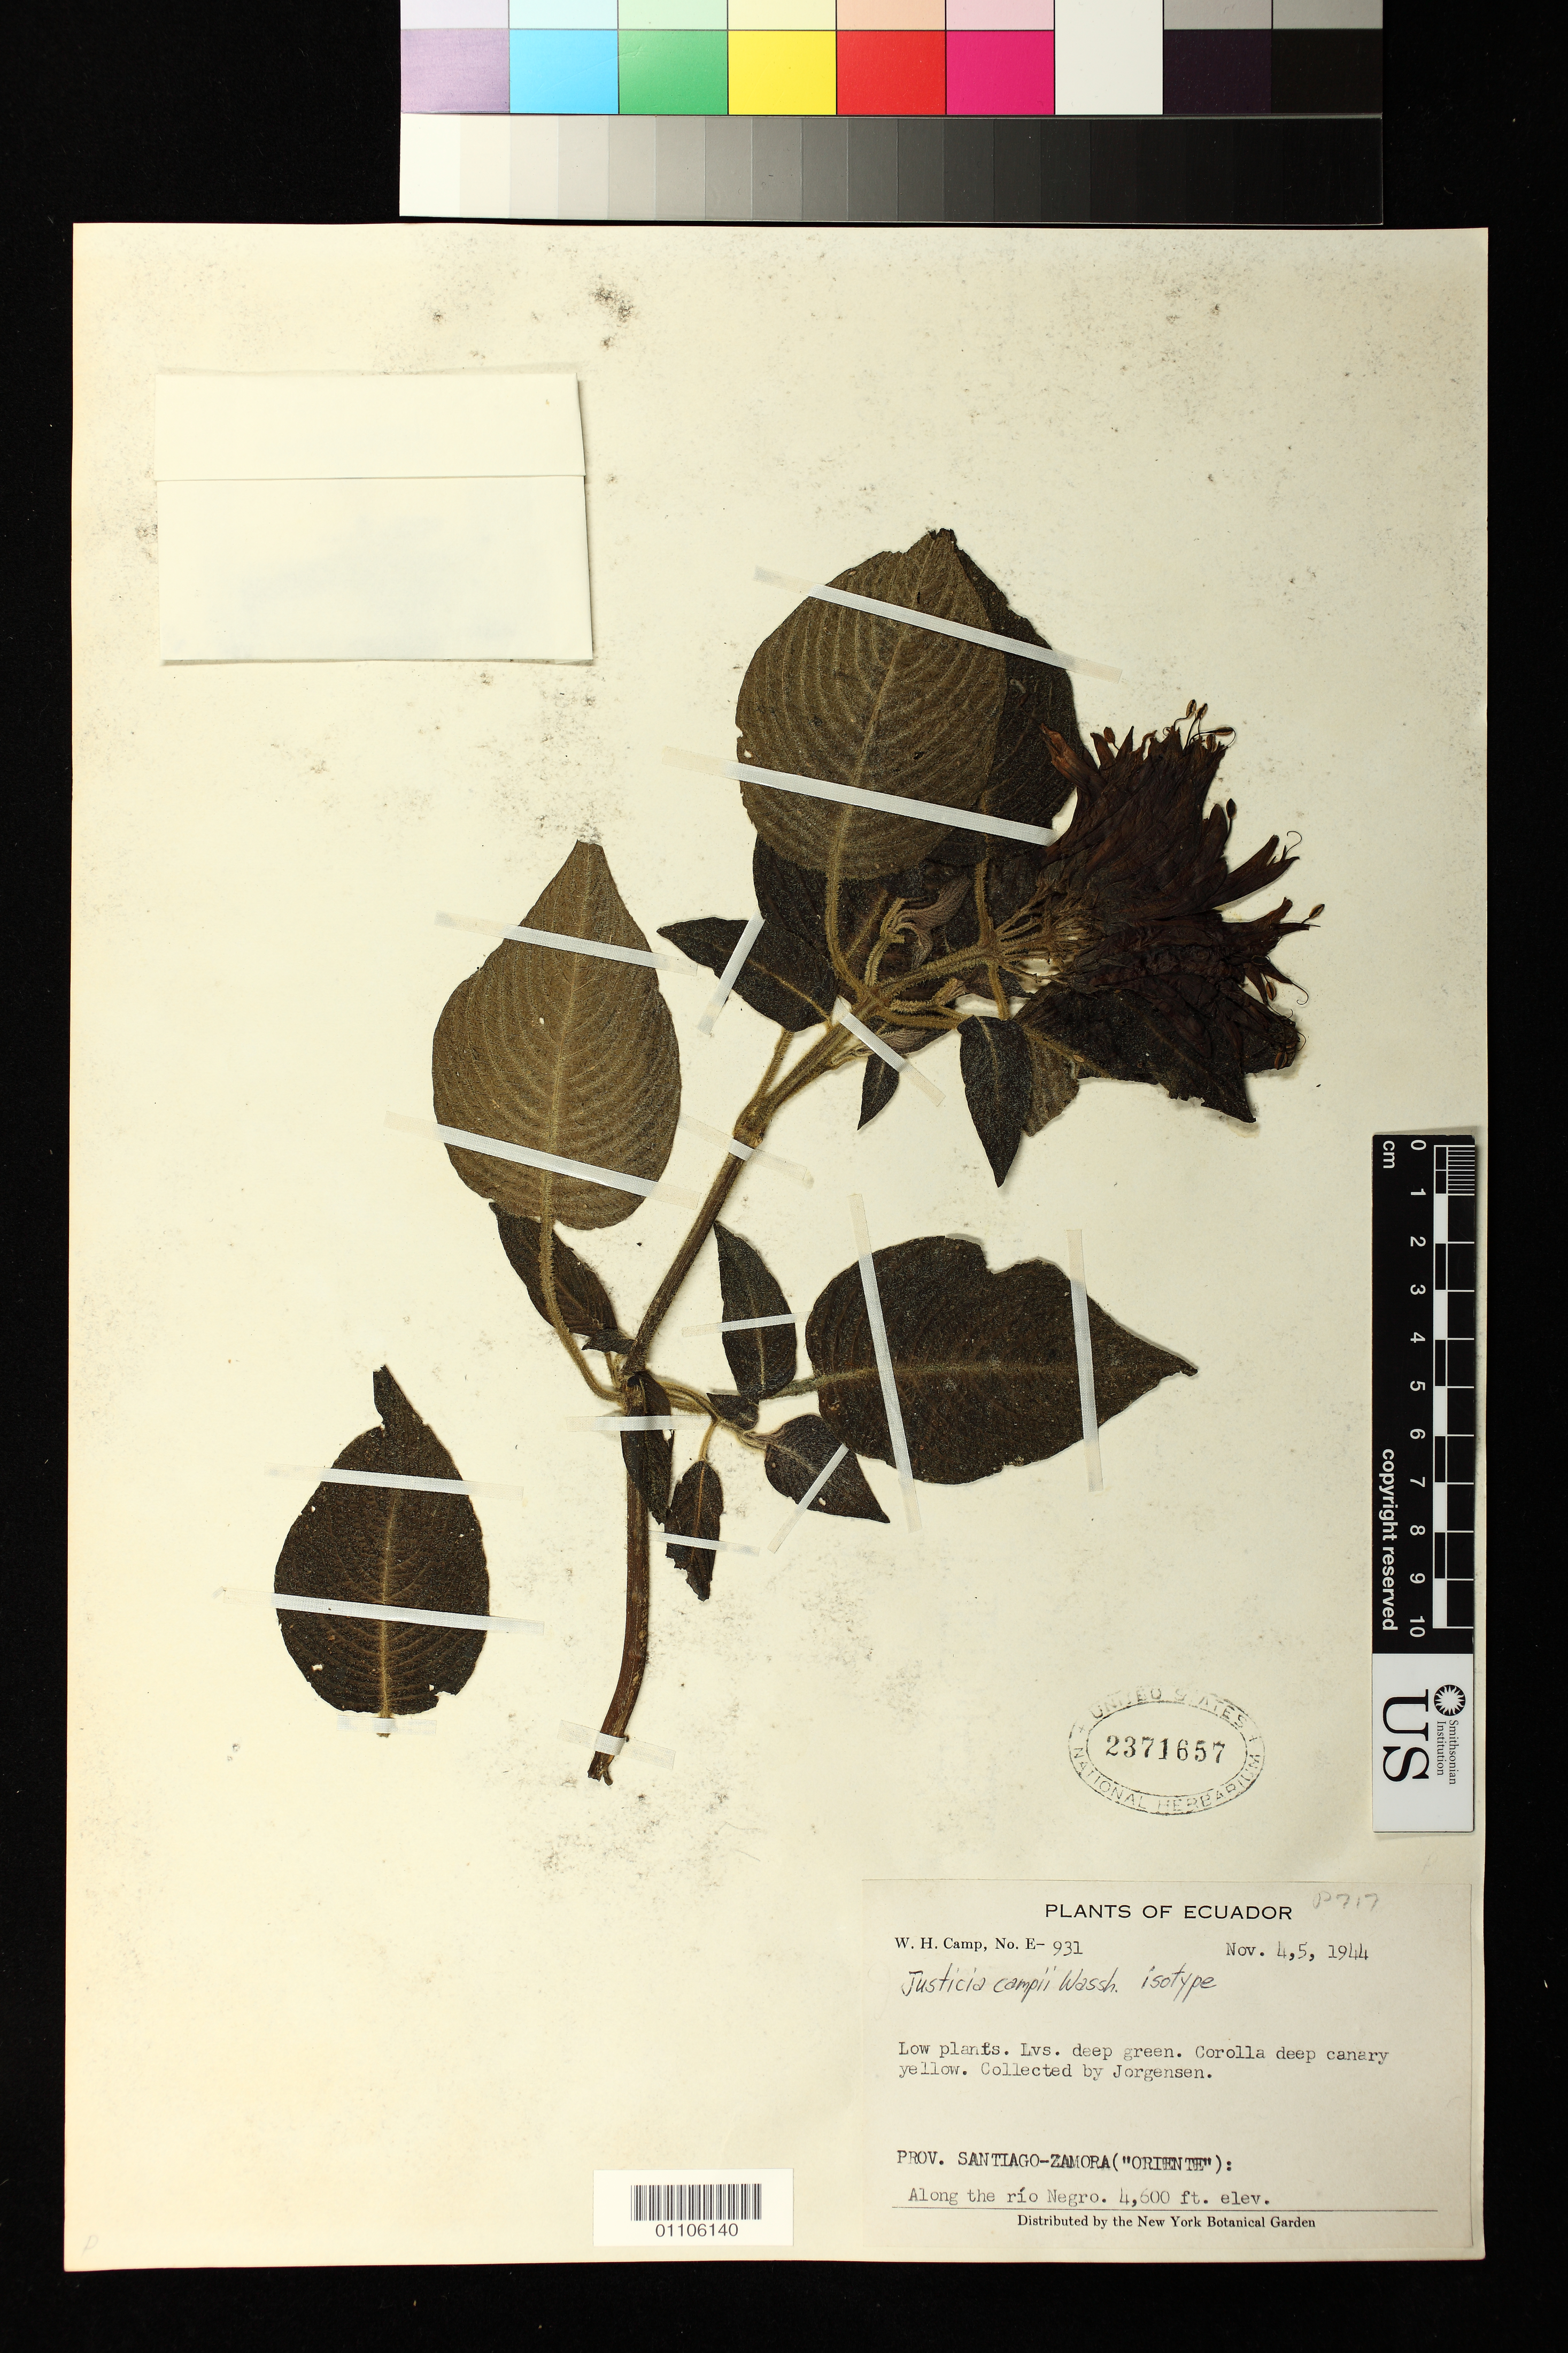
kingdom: Plantae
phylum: Tracheophyta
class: Magnoliopsida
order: Lamiales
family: Acanthaceae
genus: Justicia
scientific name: Justicia campii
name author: Wassh.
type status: Isotype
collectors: W. H. Camp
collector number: E-931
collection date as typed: Nov. 4, 5, 1944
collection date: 1944-11-04,1944-11-05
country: Ecuador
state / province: Morona-Santiago / Zamora-Chinchipe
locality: Prov. Santiago-Zamora ("Oriente"), along the río Negro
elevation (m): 1402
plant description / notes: "Collected by Jorgensen"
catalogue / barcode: US 2371657